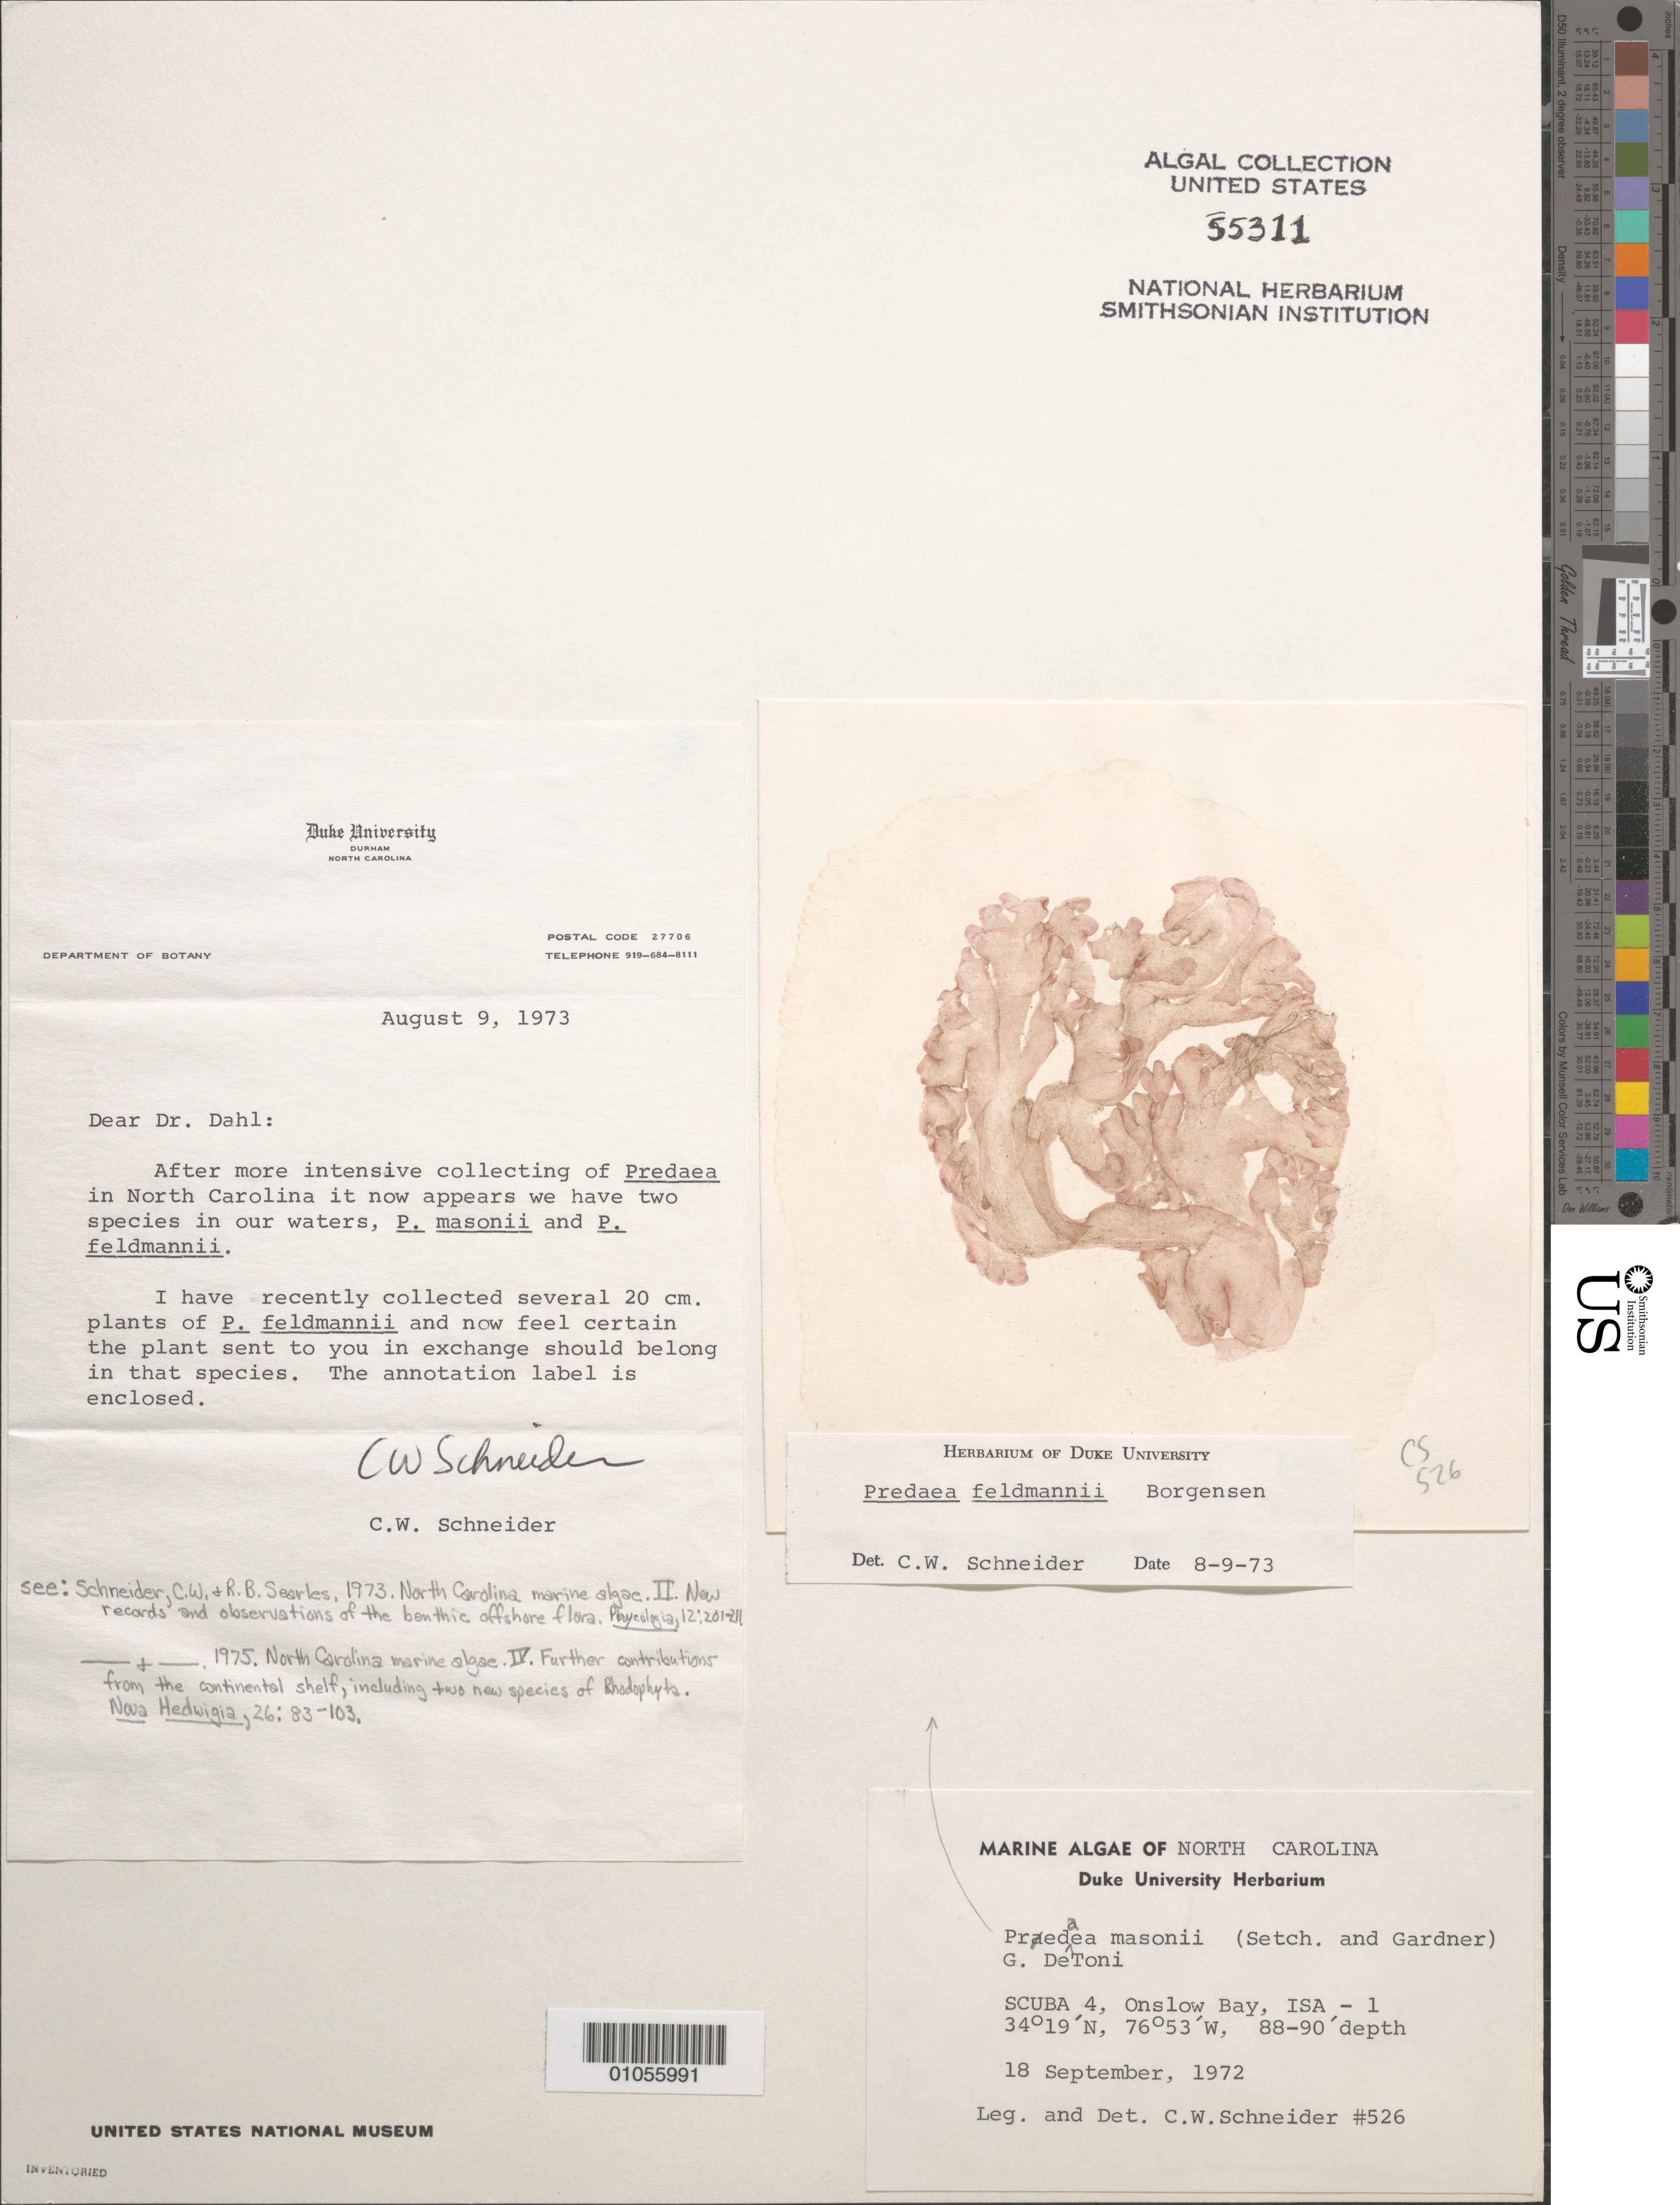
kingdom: Plantae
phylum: Rhodophyta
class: Florideophyceae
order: Nemastomatales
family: Nemastomataceae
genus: Predaea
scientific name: Predaea feldmannii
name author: Børgesen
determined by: Schneider, C. W.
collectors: C. W. Schneider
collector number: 526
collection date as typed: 18 Sep 1972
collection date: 1972-09-18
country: United States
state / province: North Carolina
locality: Onslow Bay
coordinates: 34 19'N, 76 53'W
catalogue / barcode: US 55311